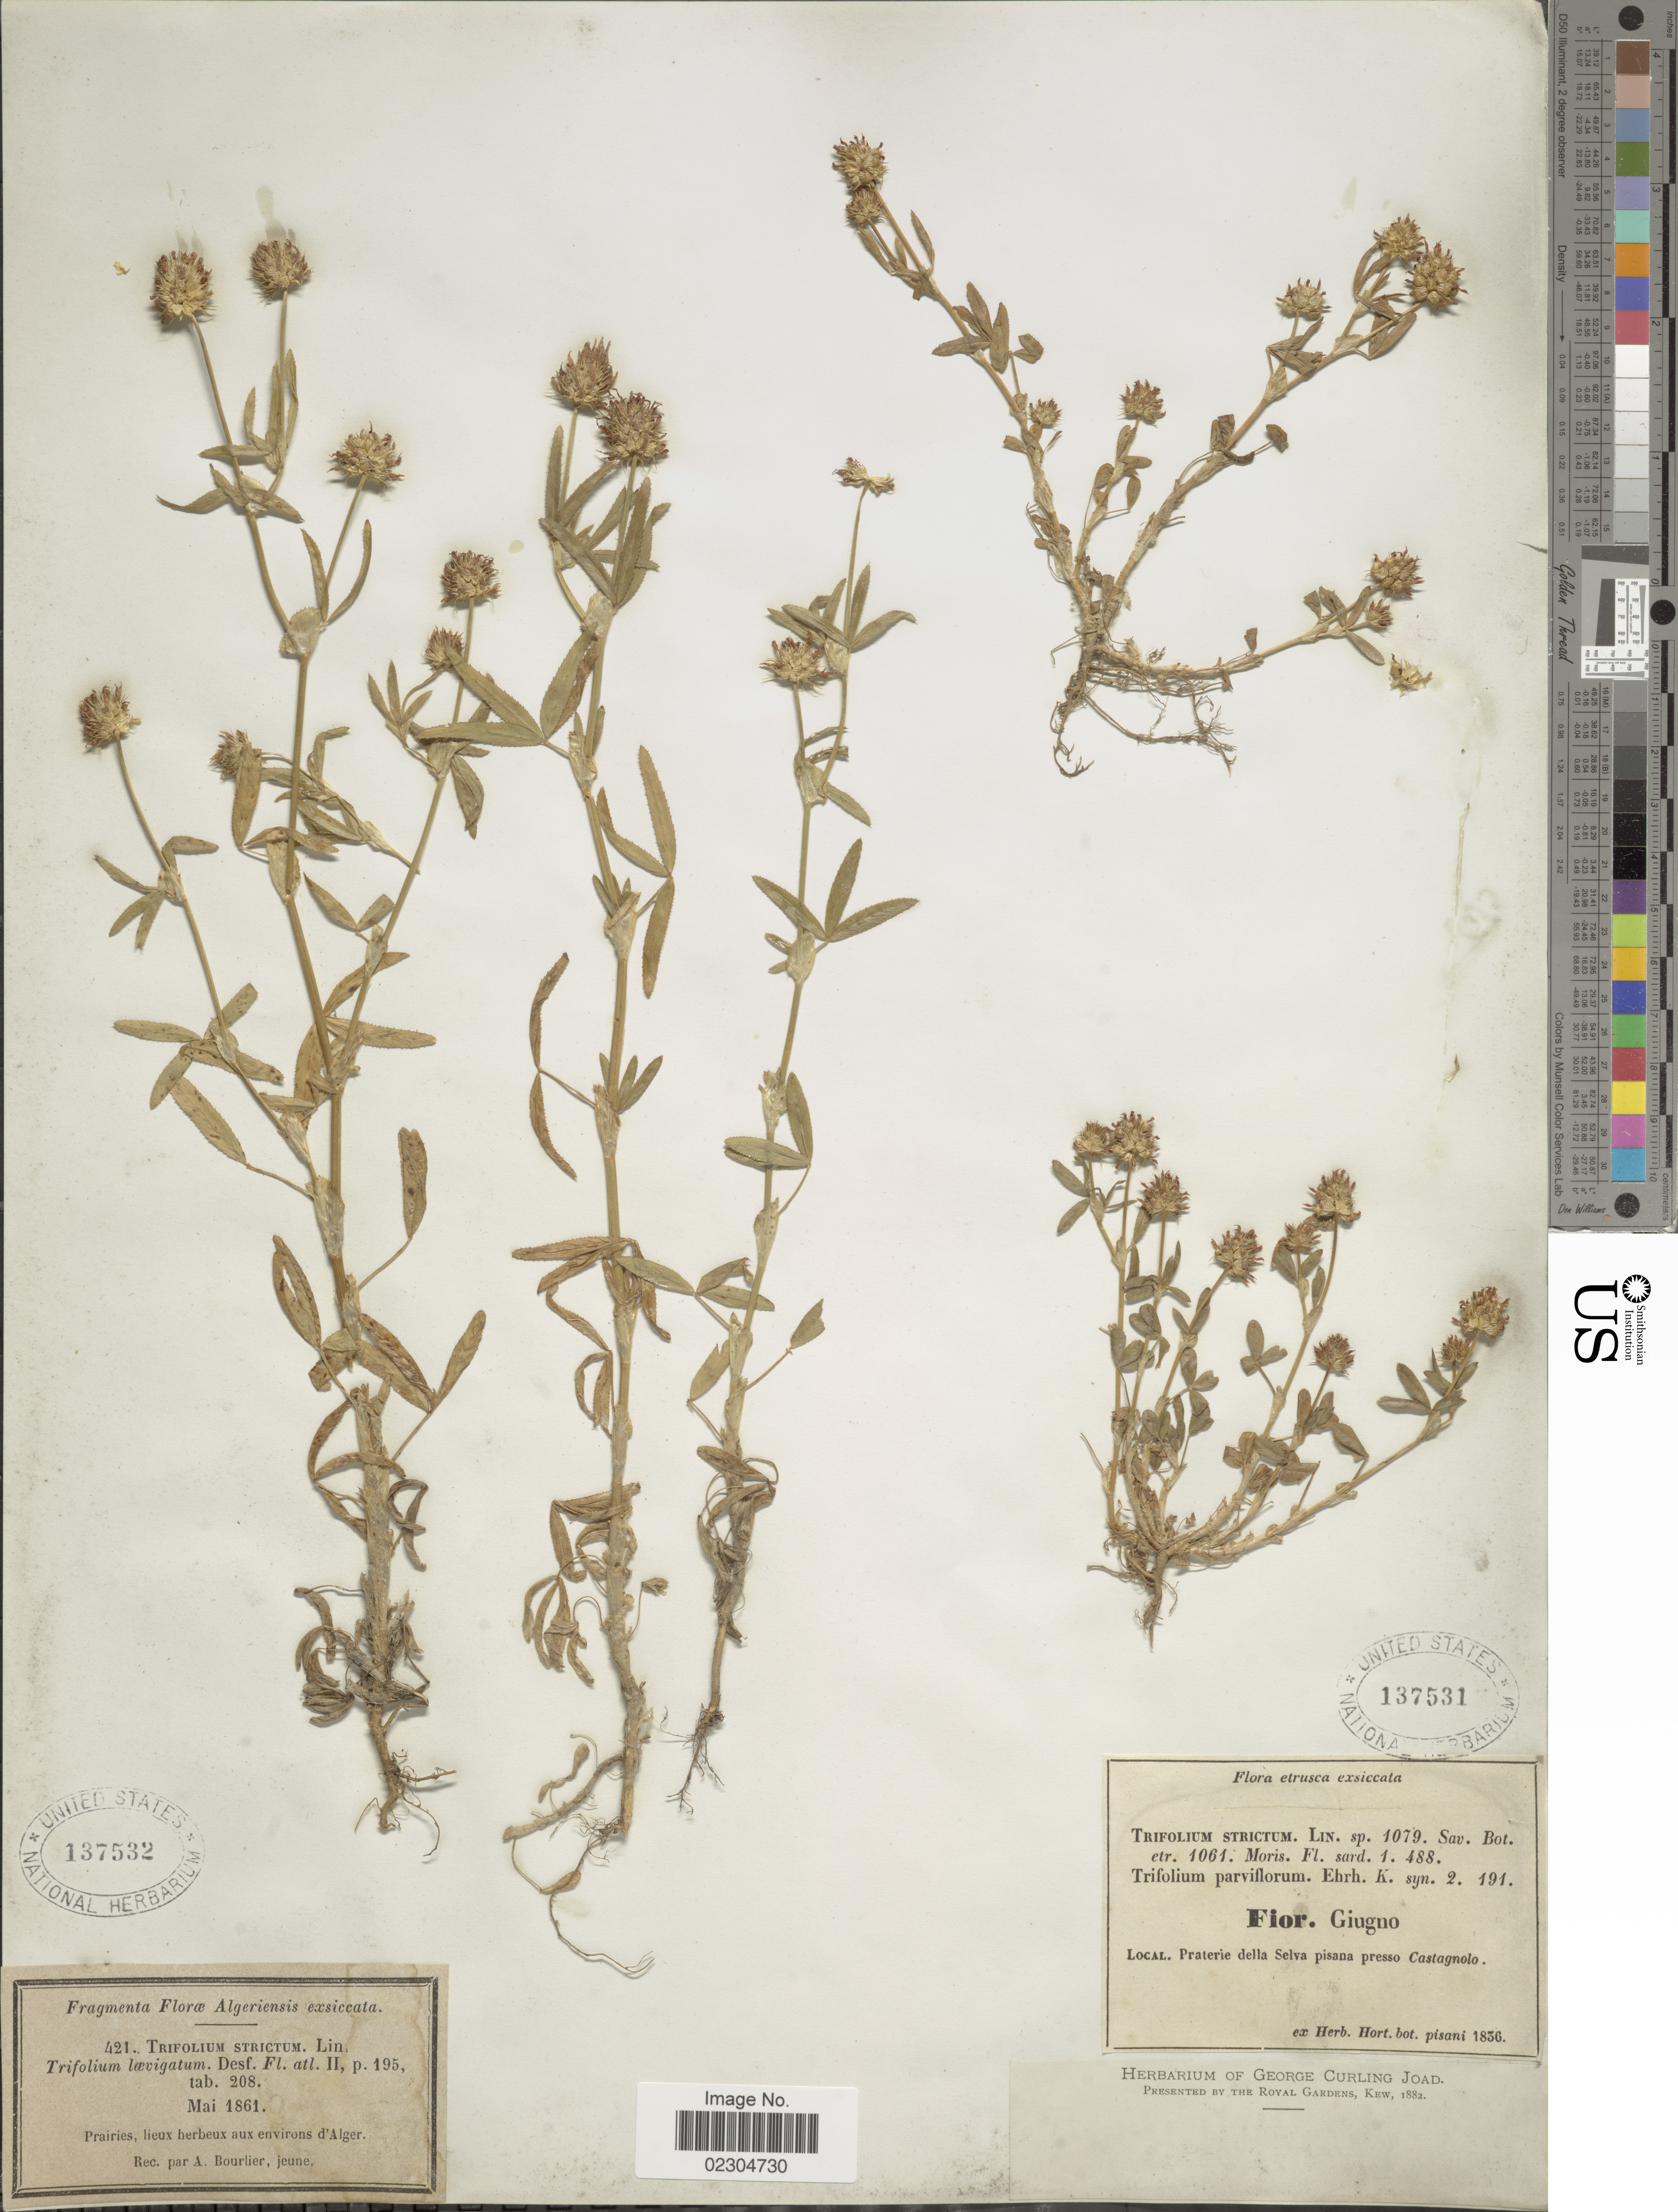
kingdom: Plantae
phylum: Tracheophyta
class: Magnoliopsida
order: Fabales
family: Fabaceae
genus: Trifolium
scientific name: Trifolium strictum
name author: L.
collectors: ex herb. Hort. Bot. Pisani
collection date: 1836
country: Italy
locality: Praterie della Selva pisana presso Castagnolo. etrusca exsiccata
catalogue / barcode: US 137531